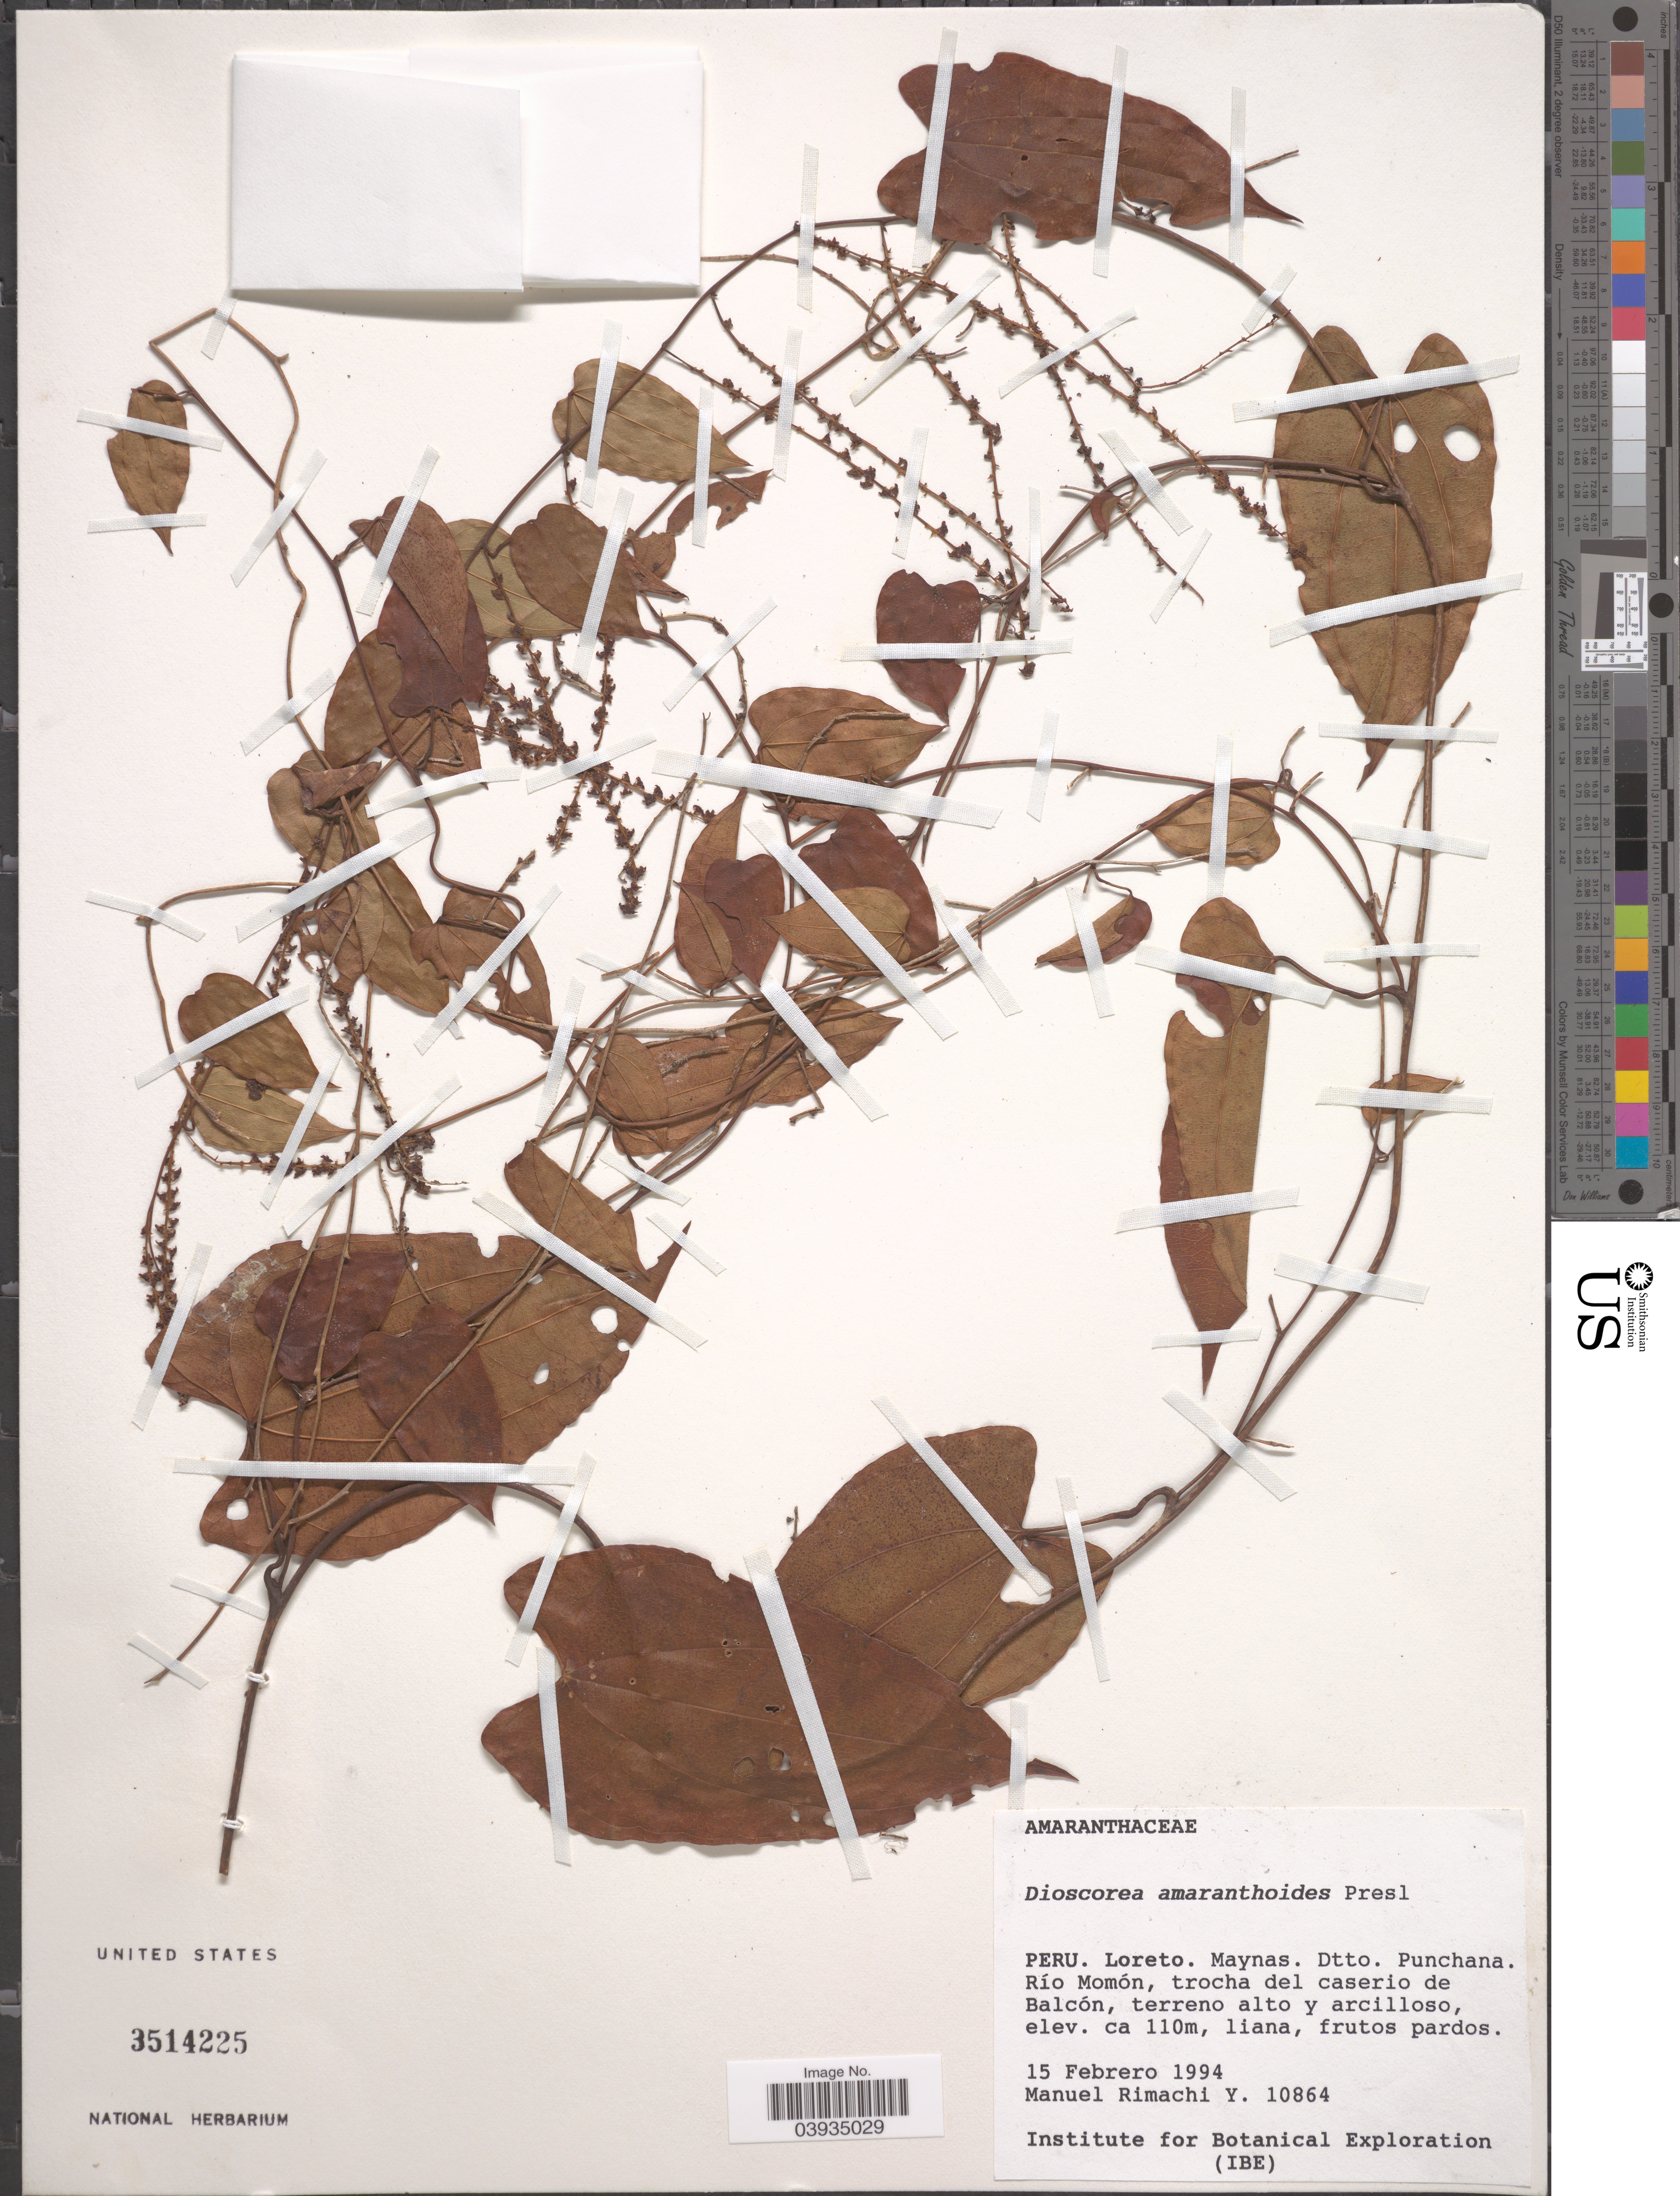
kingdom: Plantae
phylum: Tracheophyta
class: Liliopsida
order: Dioscoreales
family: Dioscoreaceae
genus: Dioscorea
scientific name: Dioscorea amaranthoides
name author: C. Presl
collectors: M. Rimachi Y.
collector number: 10864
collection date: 1994-02-15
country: Peru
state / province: Loreto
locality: Maynas. Dtto. Punchana. Río Momón, trocha del caserio de Balcón.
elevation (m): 110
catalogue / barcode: US 3514225